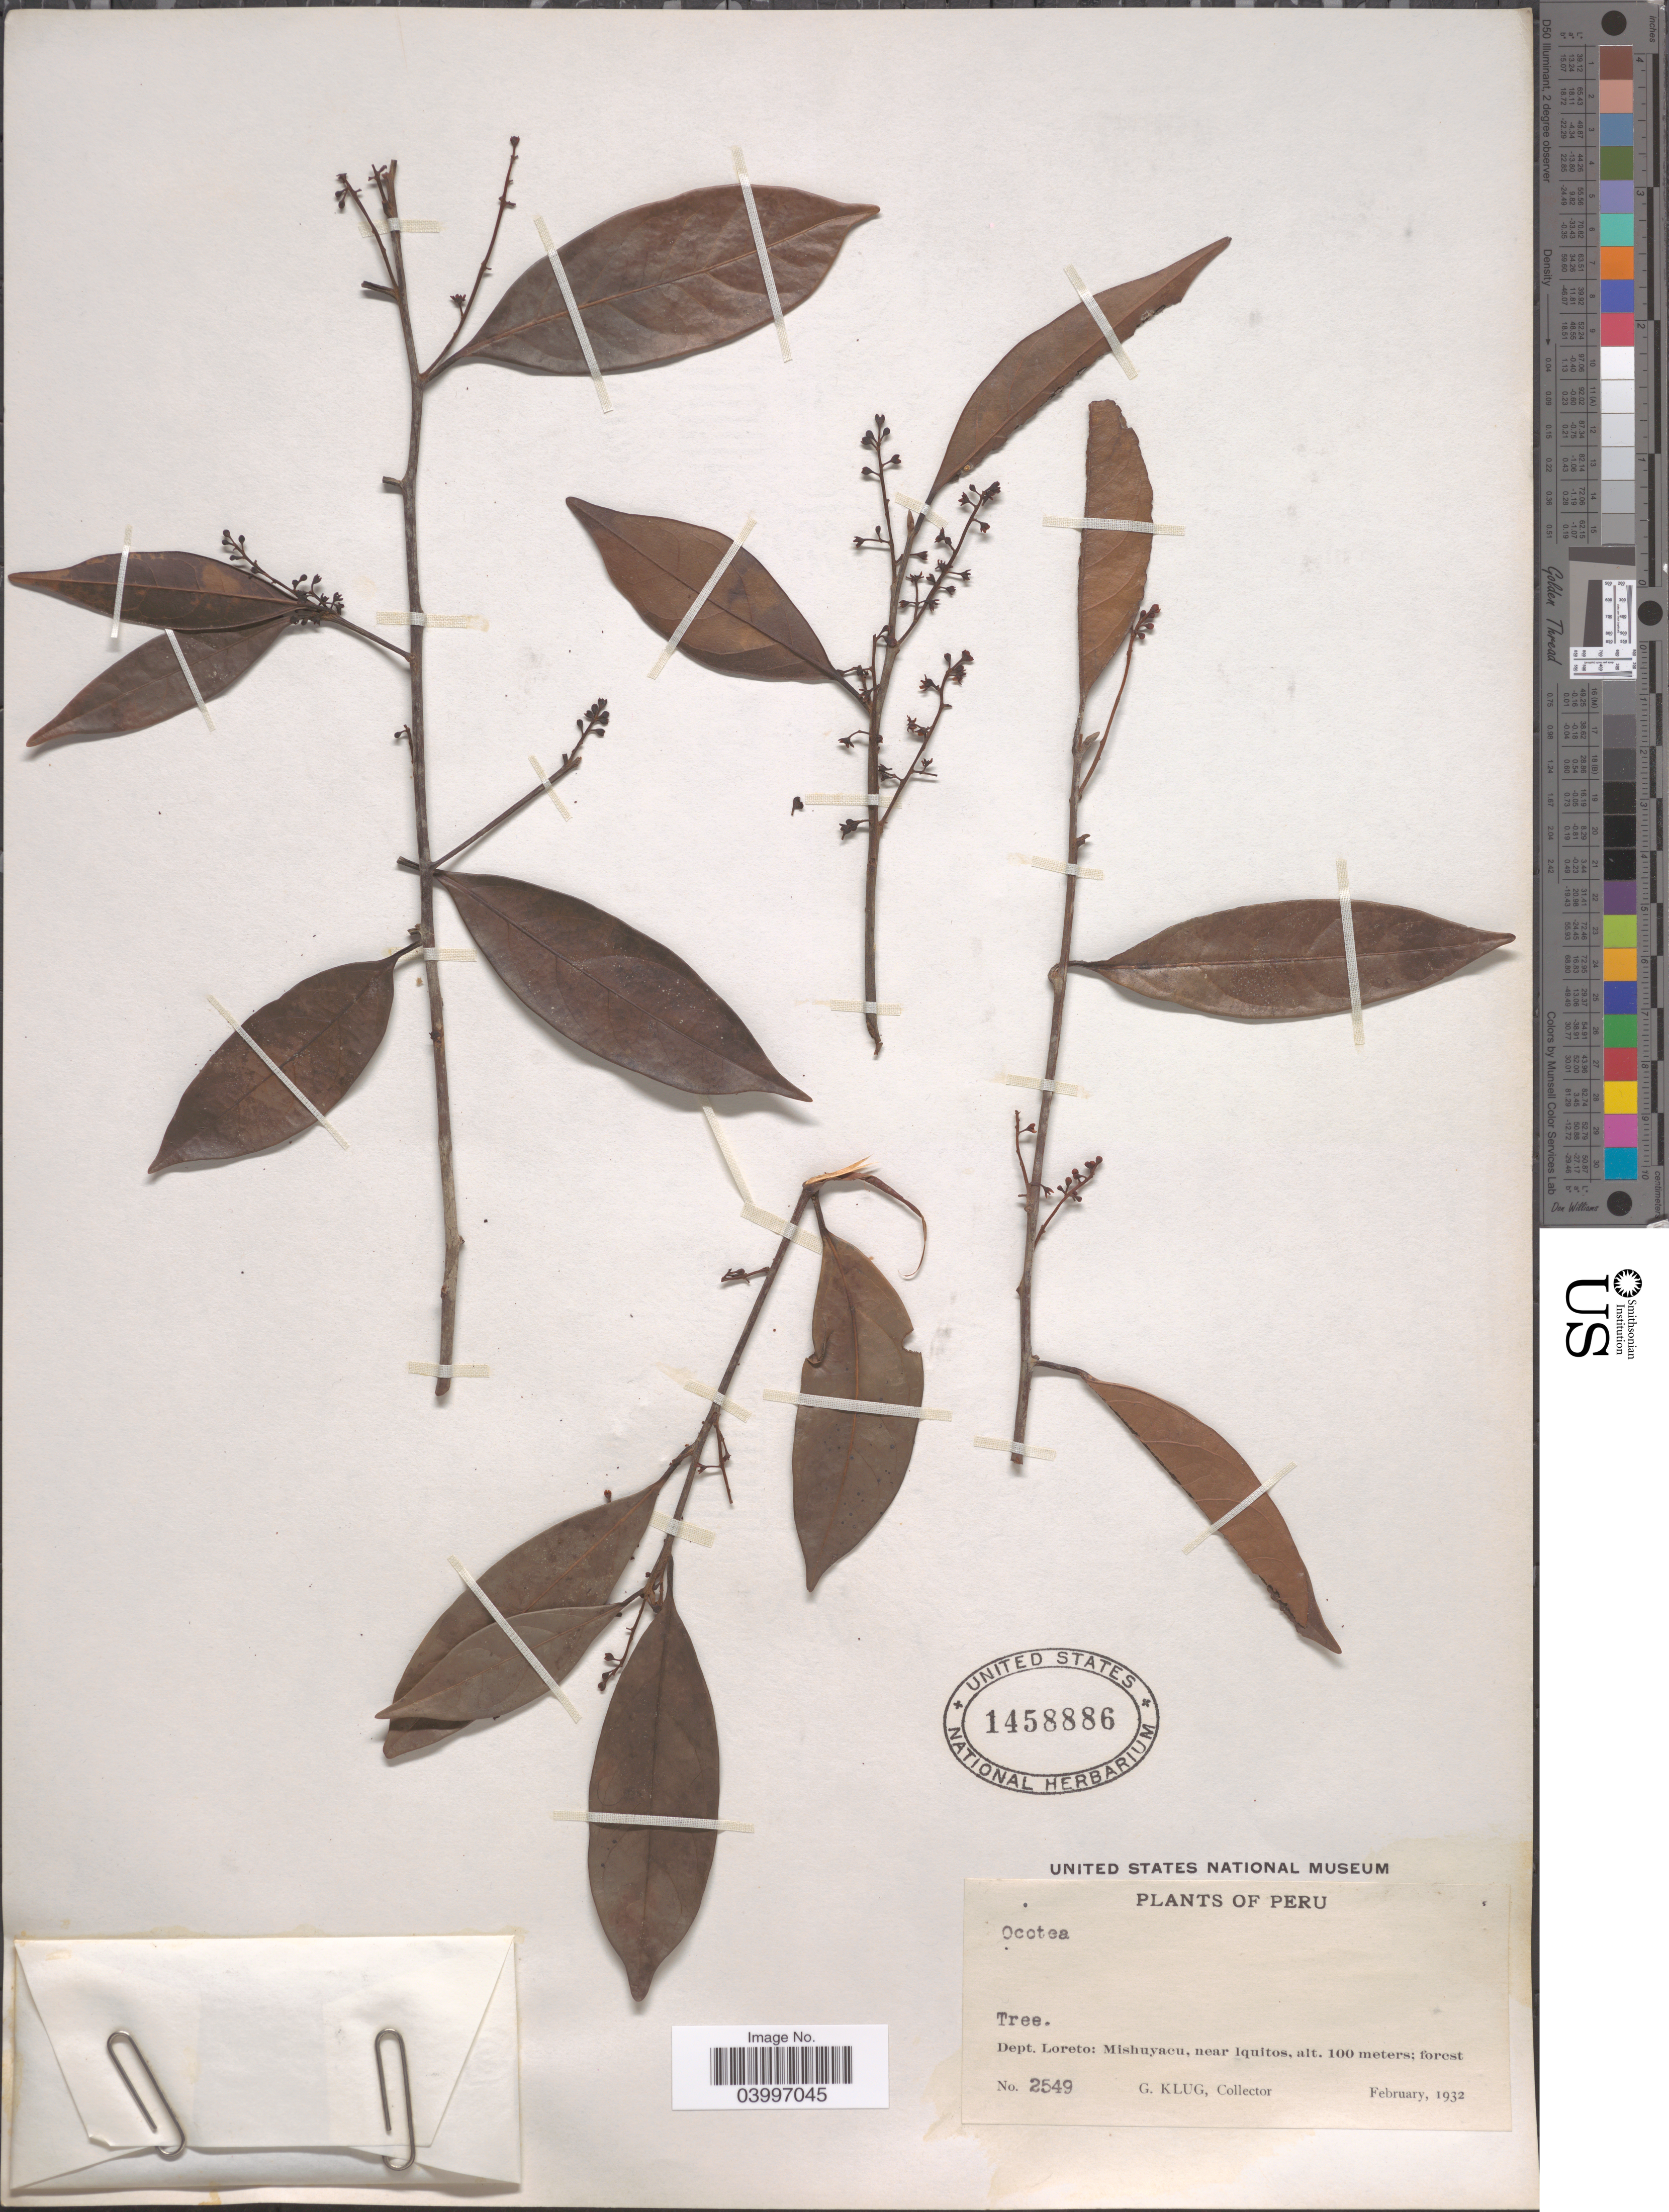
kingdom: Plantae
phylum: Tracheophyta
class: Magnoliopsida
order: Laurales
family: Lauraceae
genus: Ocotea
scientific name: Ocotea sp.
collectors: G. Klug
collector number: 2549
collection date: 1932-02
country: Peru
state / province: Loreto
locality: Dept. Loreto: Mishuyacu, near Iquitos.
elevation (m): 100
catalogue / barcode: US 1458886